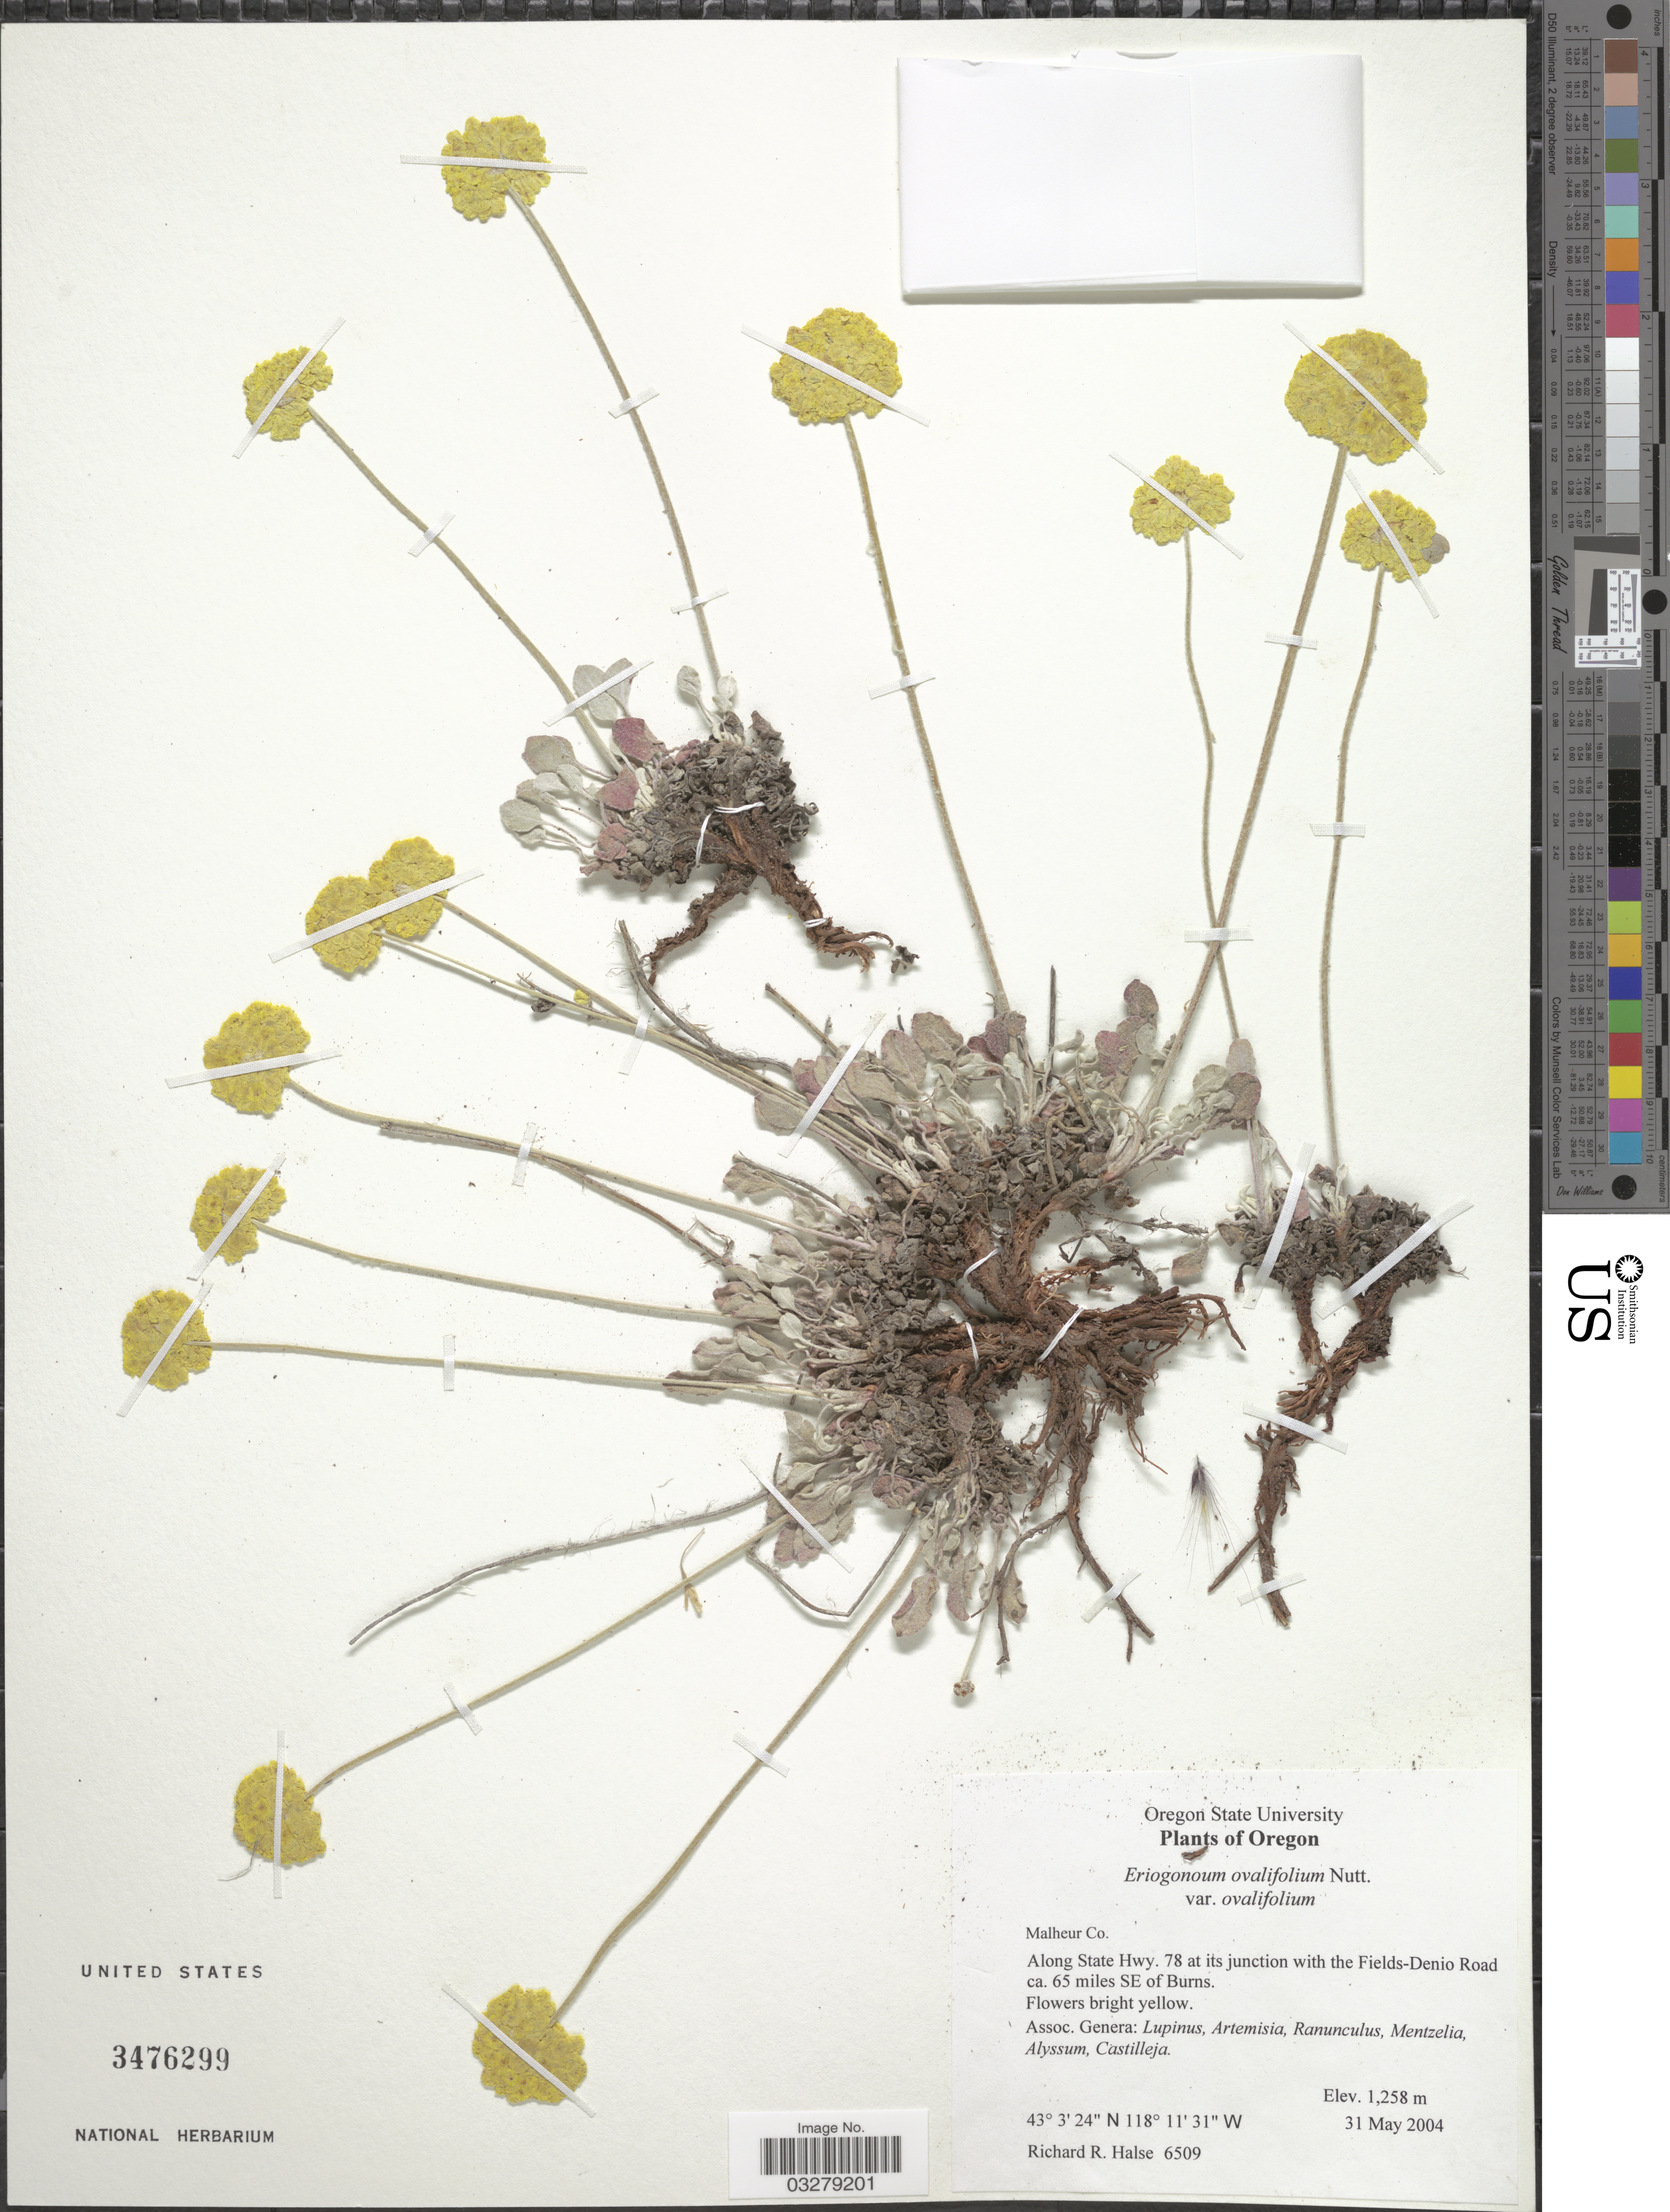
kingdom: Plantae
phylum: Tracheophyta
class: Magnoliopsida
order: Caryophyllales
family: Polygonaceae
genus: Eriogonum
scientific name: Eriogonum ovalifolium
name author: Nutt.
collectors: R. Halse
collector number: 6509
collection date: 2004-05-31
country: United States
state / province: Oregon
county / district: Malheur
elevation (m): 1258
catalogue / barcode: US 3476299